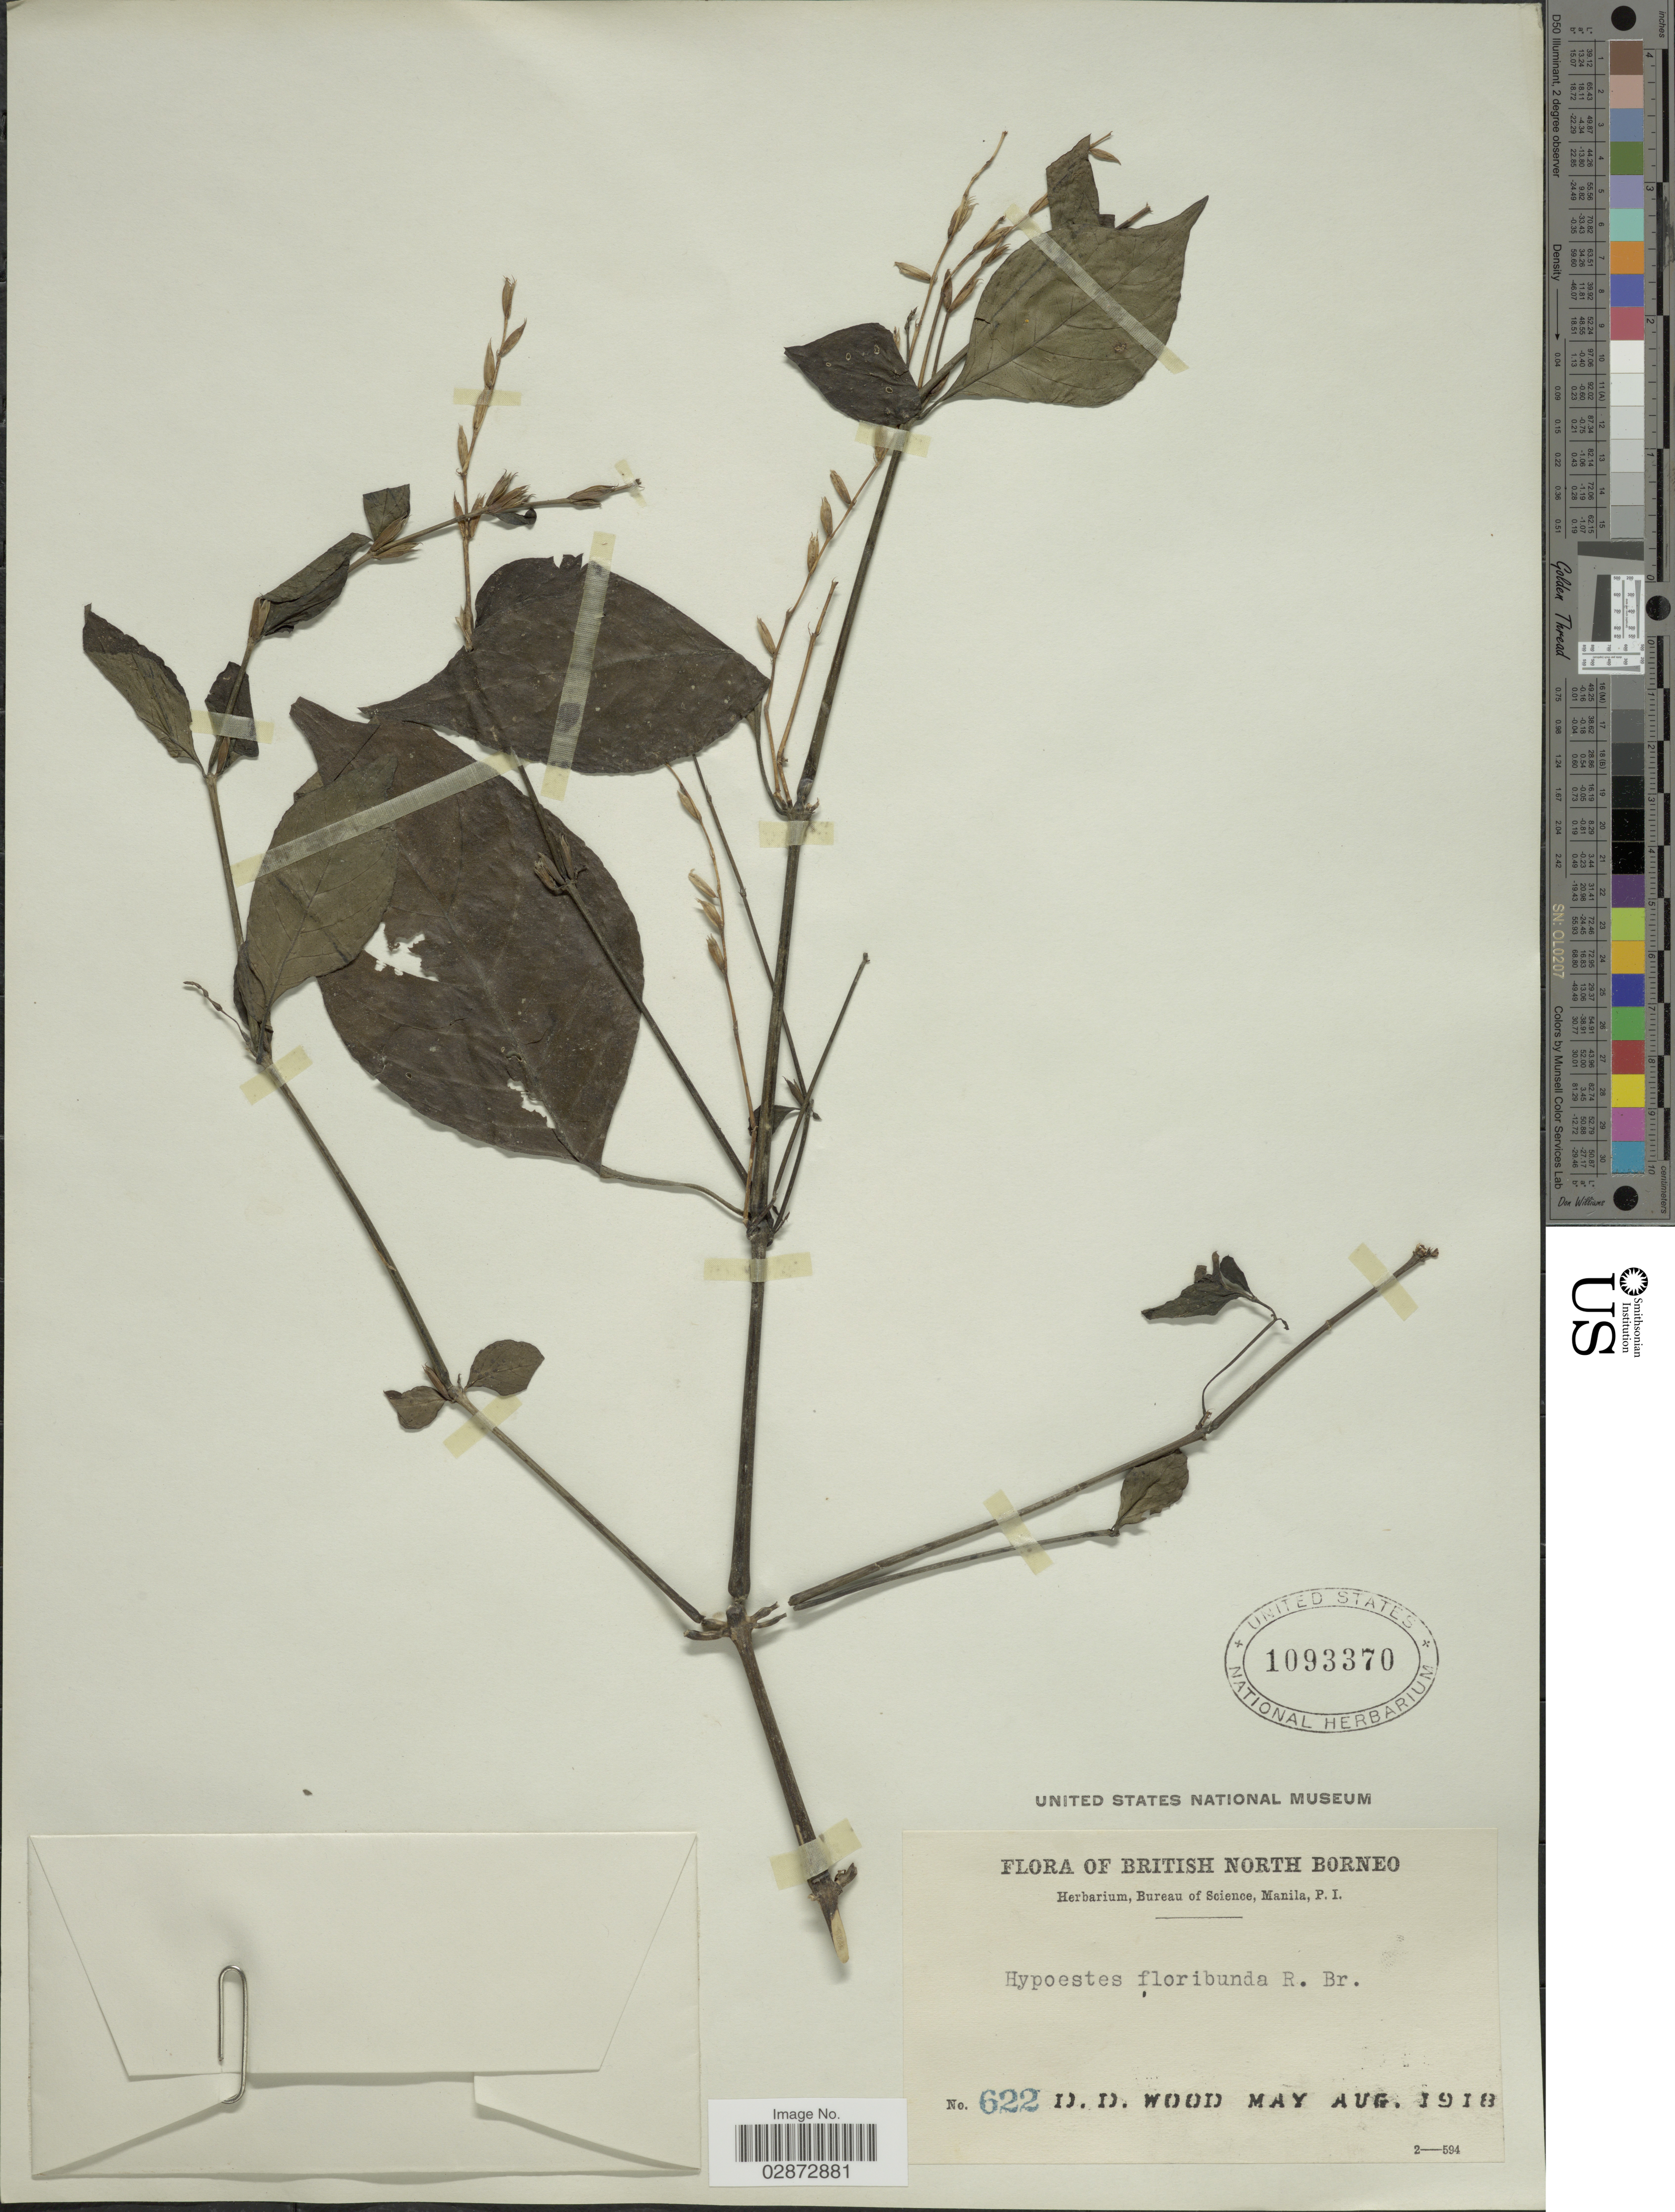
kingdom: Plantae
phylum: Tracheophyta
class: Magnoliopsida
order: Lamiales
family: Acanthaceae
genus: Hypoestes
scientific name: Hypoestes floribunda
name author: R. Br.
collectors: D. Wood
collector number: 622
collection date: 1918-05/1918-08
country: Malaysia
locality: British North Borneo.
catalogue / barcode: US 1093370